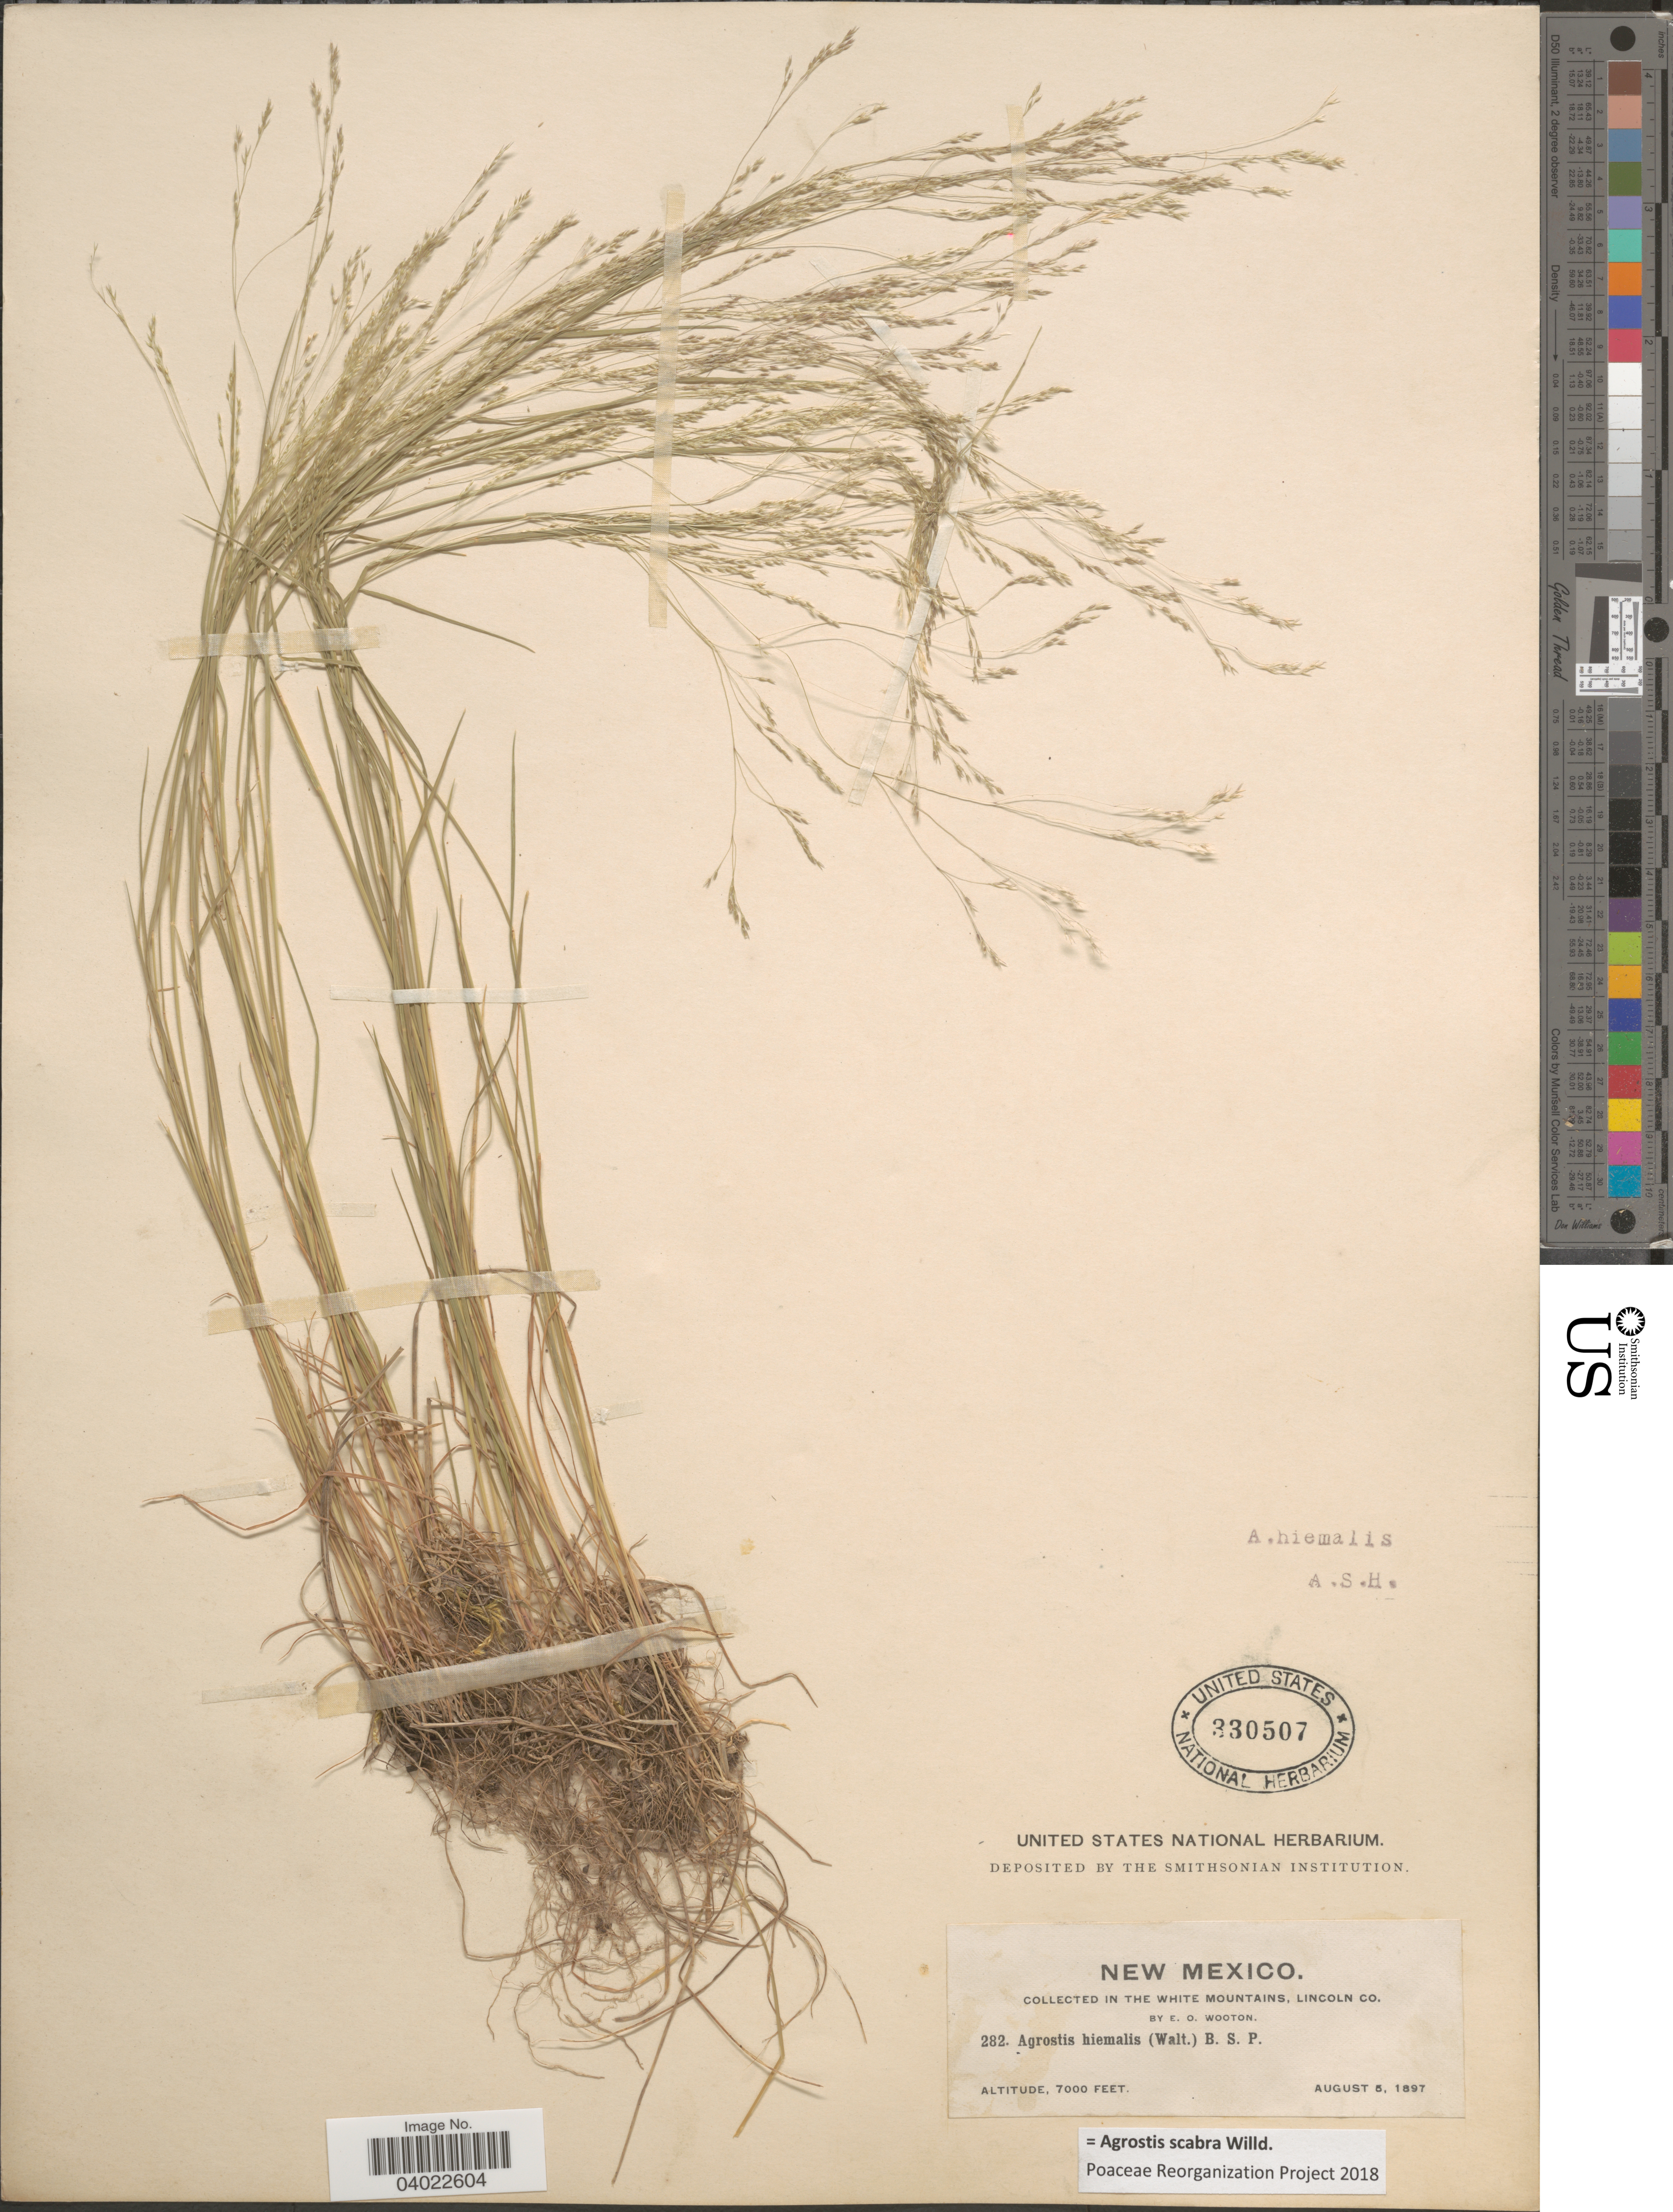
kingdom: Plantae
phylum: Tracheophyta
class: Liliopsida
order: Poales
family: Poaceae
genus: Agrostis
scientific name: Agrostis scabra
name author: Willd.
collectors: E. O. Wooton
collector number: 282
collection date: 1897-08-05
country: United States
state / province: New Mexico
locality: In the White Mountains, Lincoln Co.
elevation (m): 2134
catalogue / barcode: US 330507